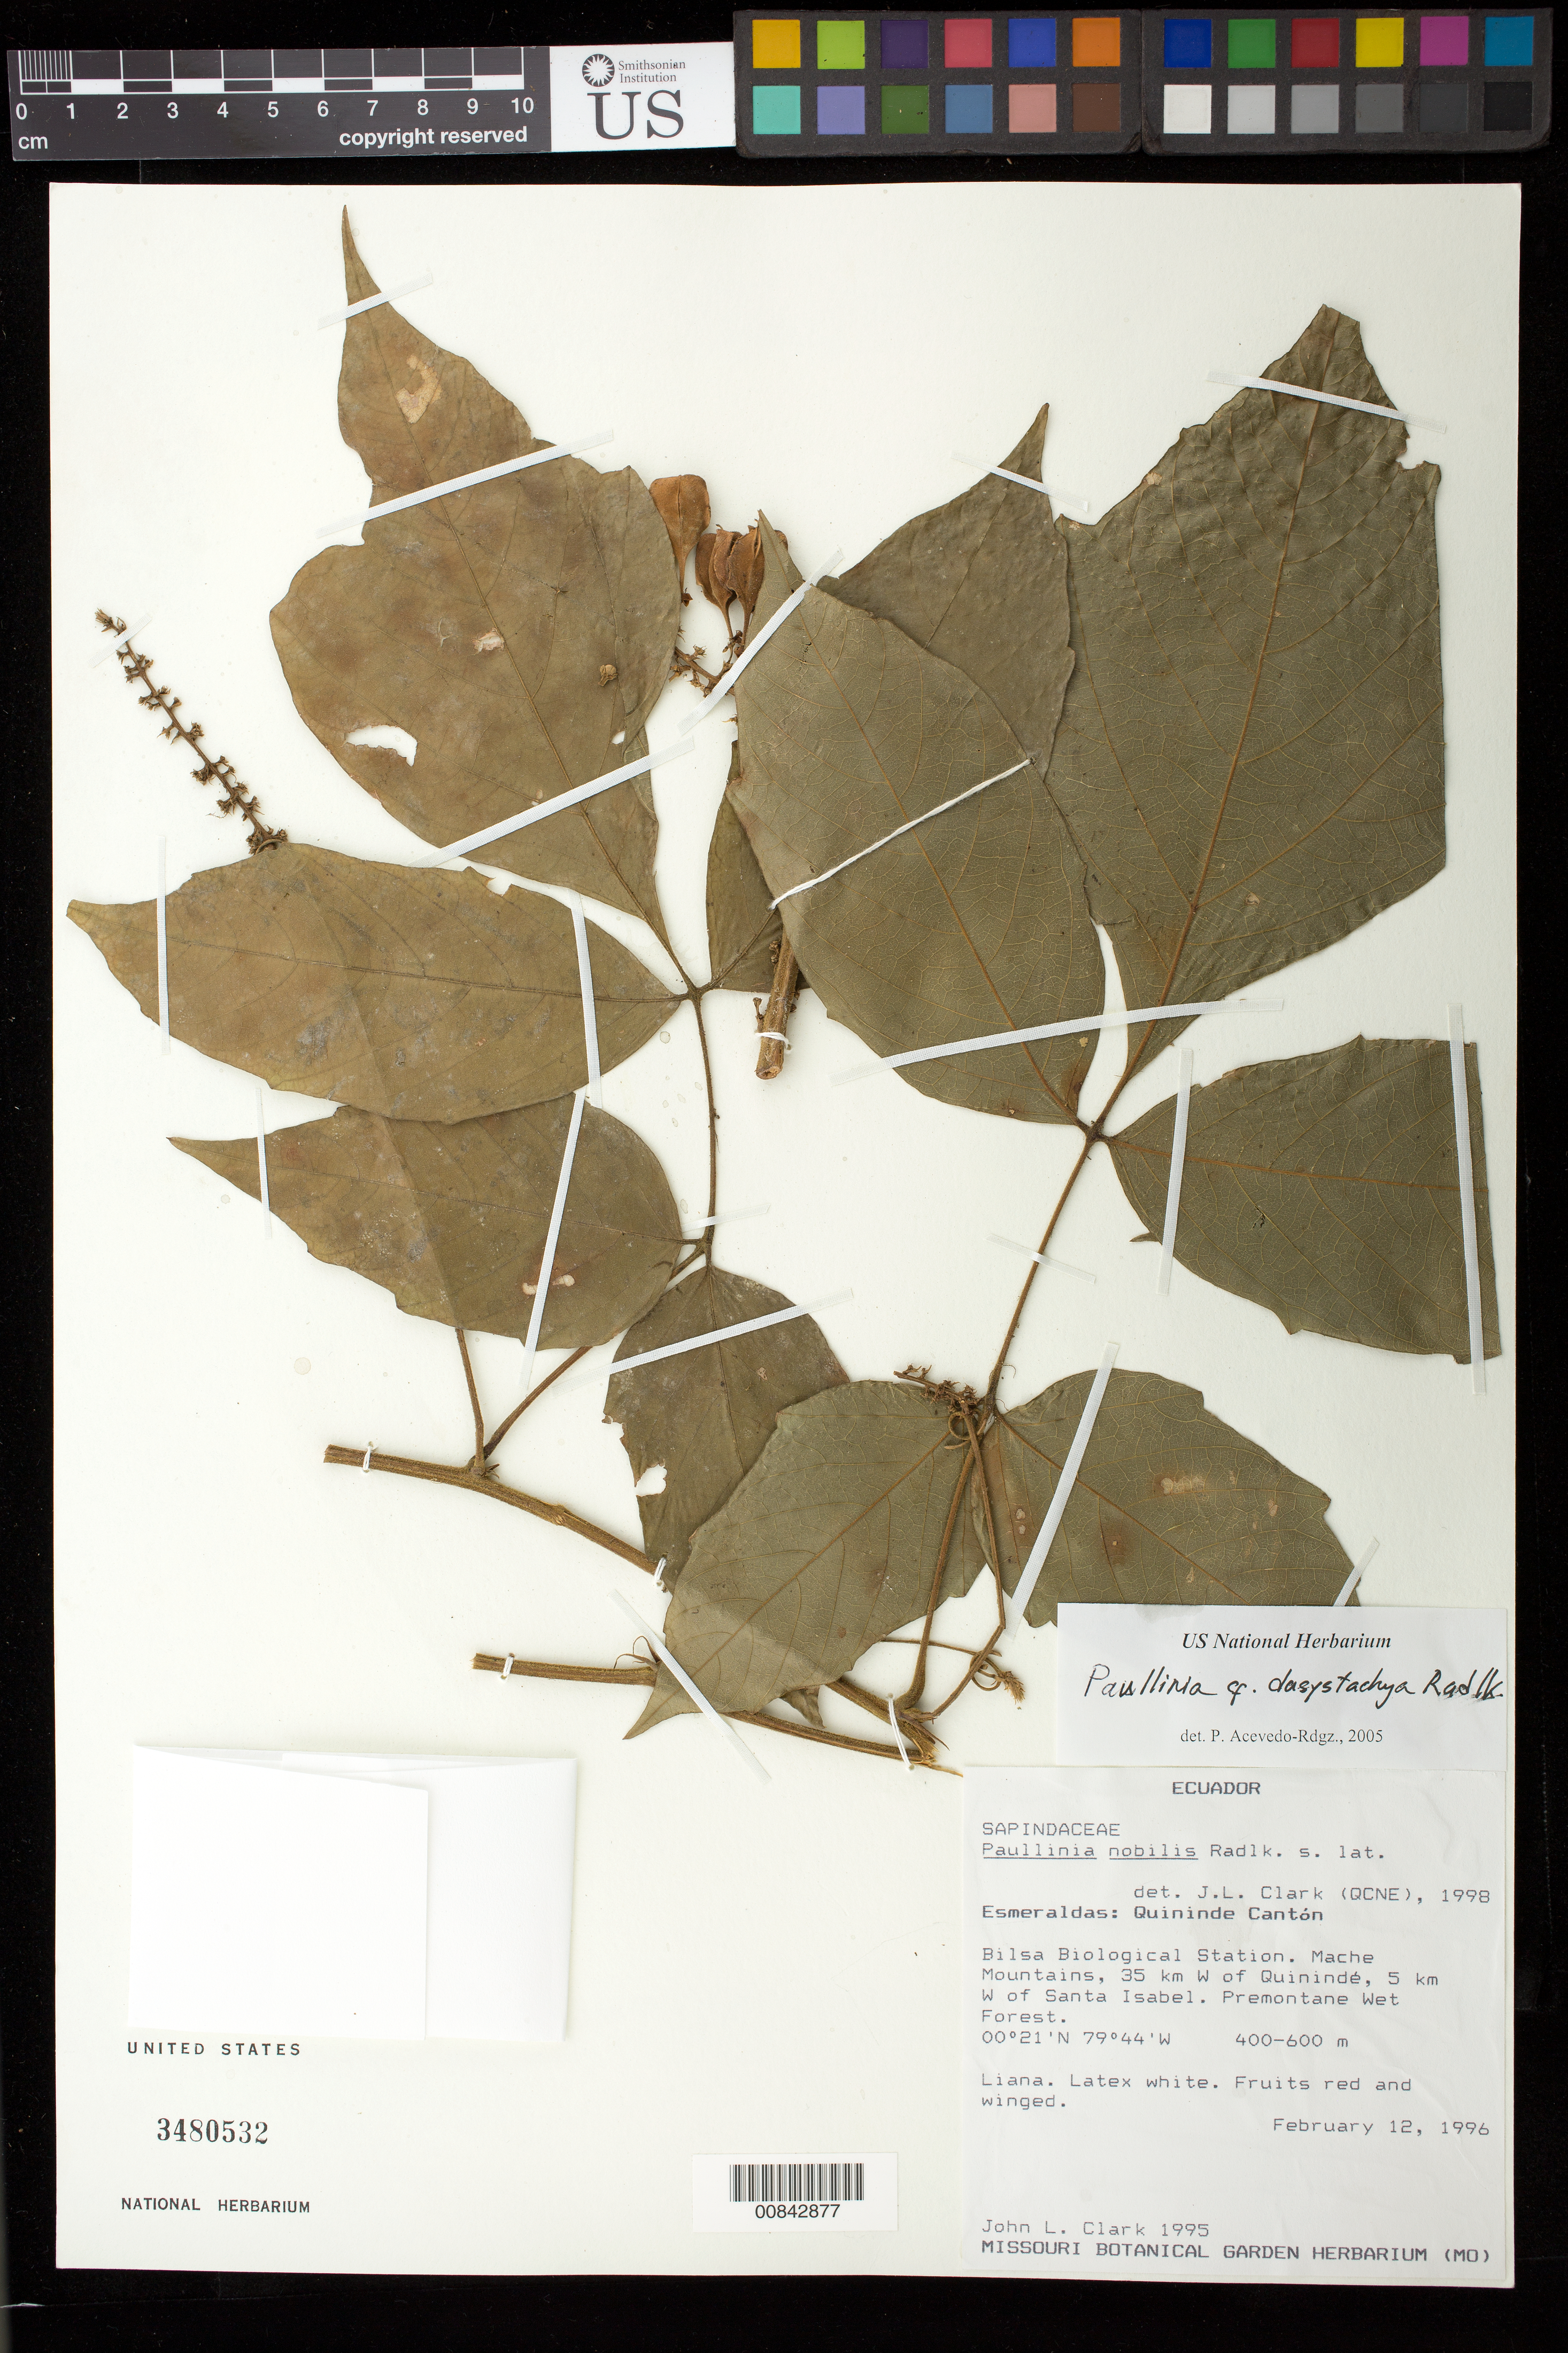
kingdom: Plantae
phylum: Tracheophyta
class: Magnoliopsida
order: Sapindales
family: Sapindaceae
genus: Paullinia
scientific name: Paullinia dasystachya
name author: Radlk.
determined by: Acevedo-Rodríguez, P., (BOT), Smithsonian Institution - National Museum of Natural History (UNITED STATES)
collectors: J. L. Clark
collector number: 01995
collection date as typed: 12 Feb 1996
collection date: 1996-02-12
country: Ecuador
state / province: Esmeraldas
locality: Quininde Cantón. Bilsa Biological Station. Mache Mountains, 35 km W of Quinindé, 5 km W of Santa Isabel.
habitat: Premontane wet forest.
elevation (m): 400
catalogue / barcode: US 3480532